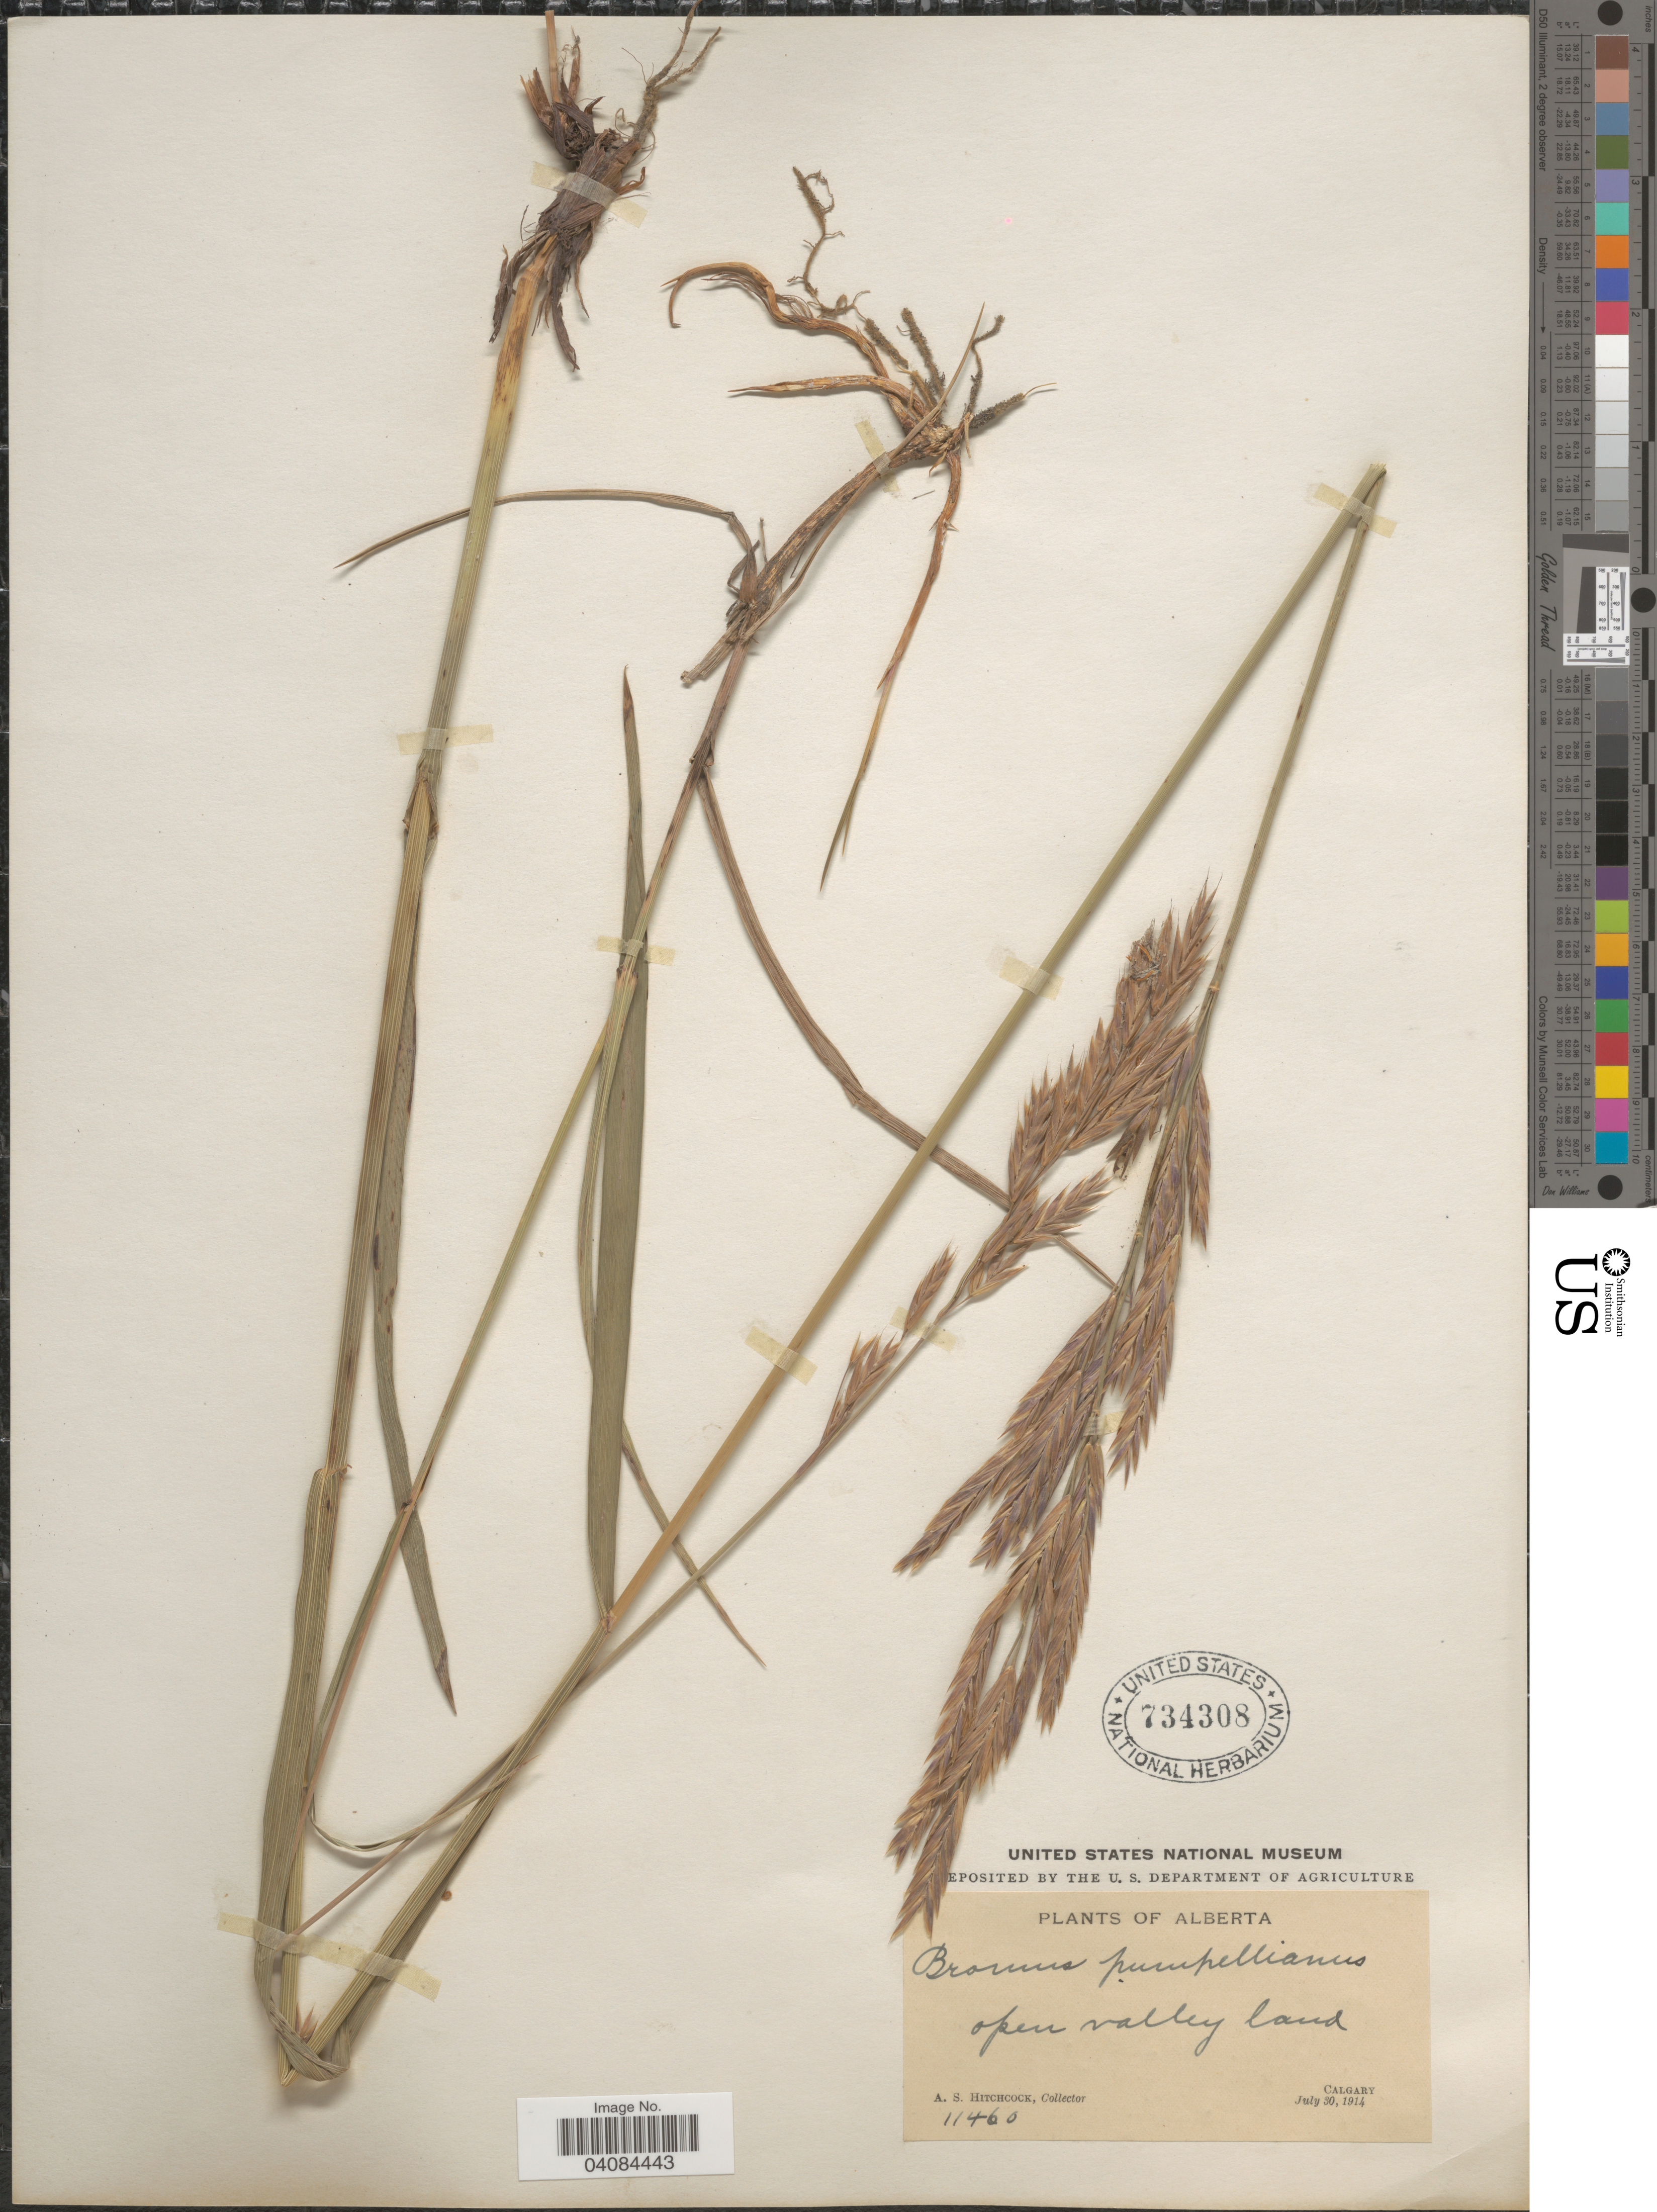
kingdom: Plantae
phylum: Tracheophyta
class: Liliopsida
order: Poales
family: Poaceae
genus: Bromus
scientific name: Bromus pumpellianus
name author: Scribn.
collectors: A. S. Hitchcock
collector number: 11460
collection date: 1914-07-30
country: Canada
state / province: Alberta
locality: Open valley land. Calgary.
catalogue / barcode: US 734308